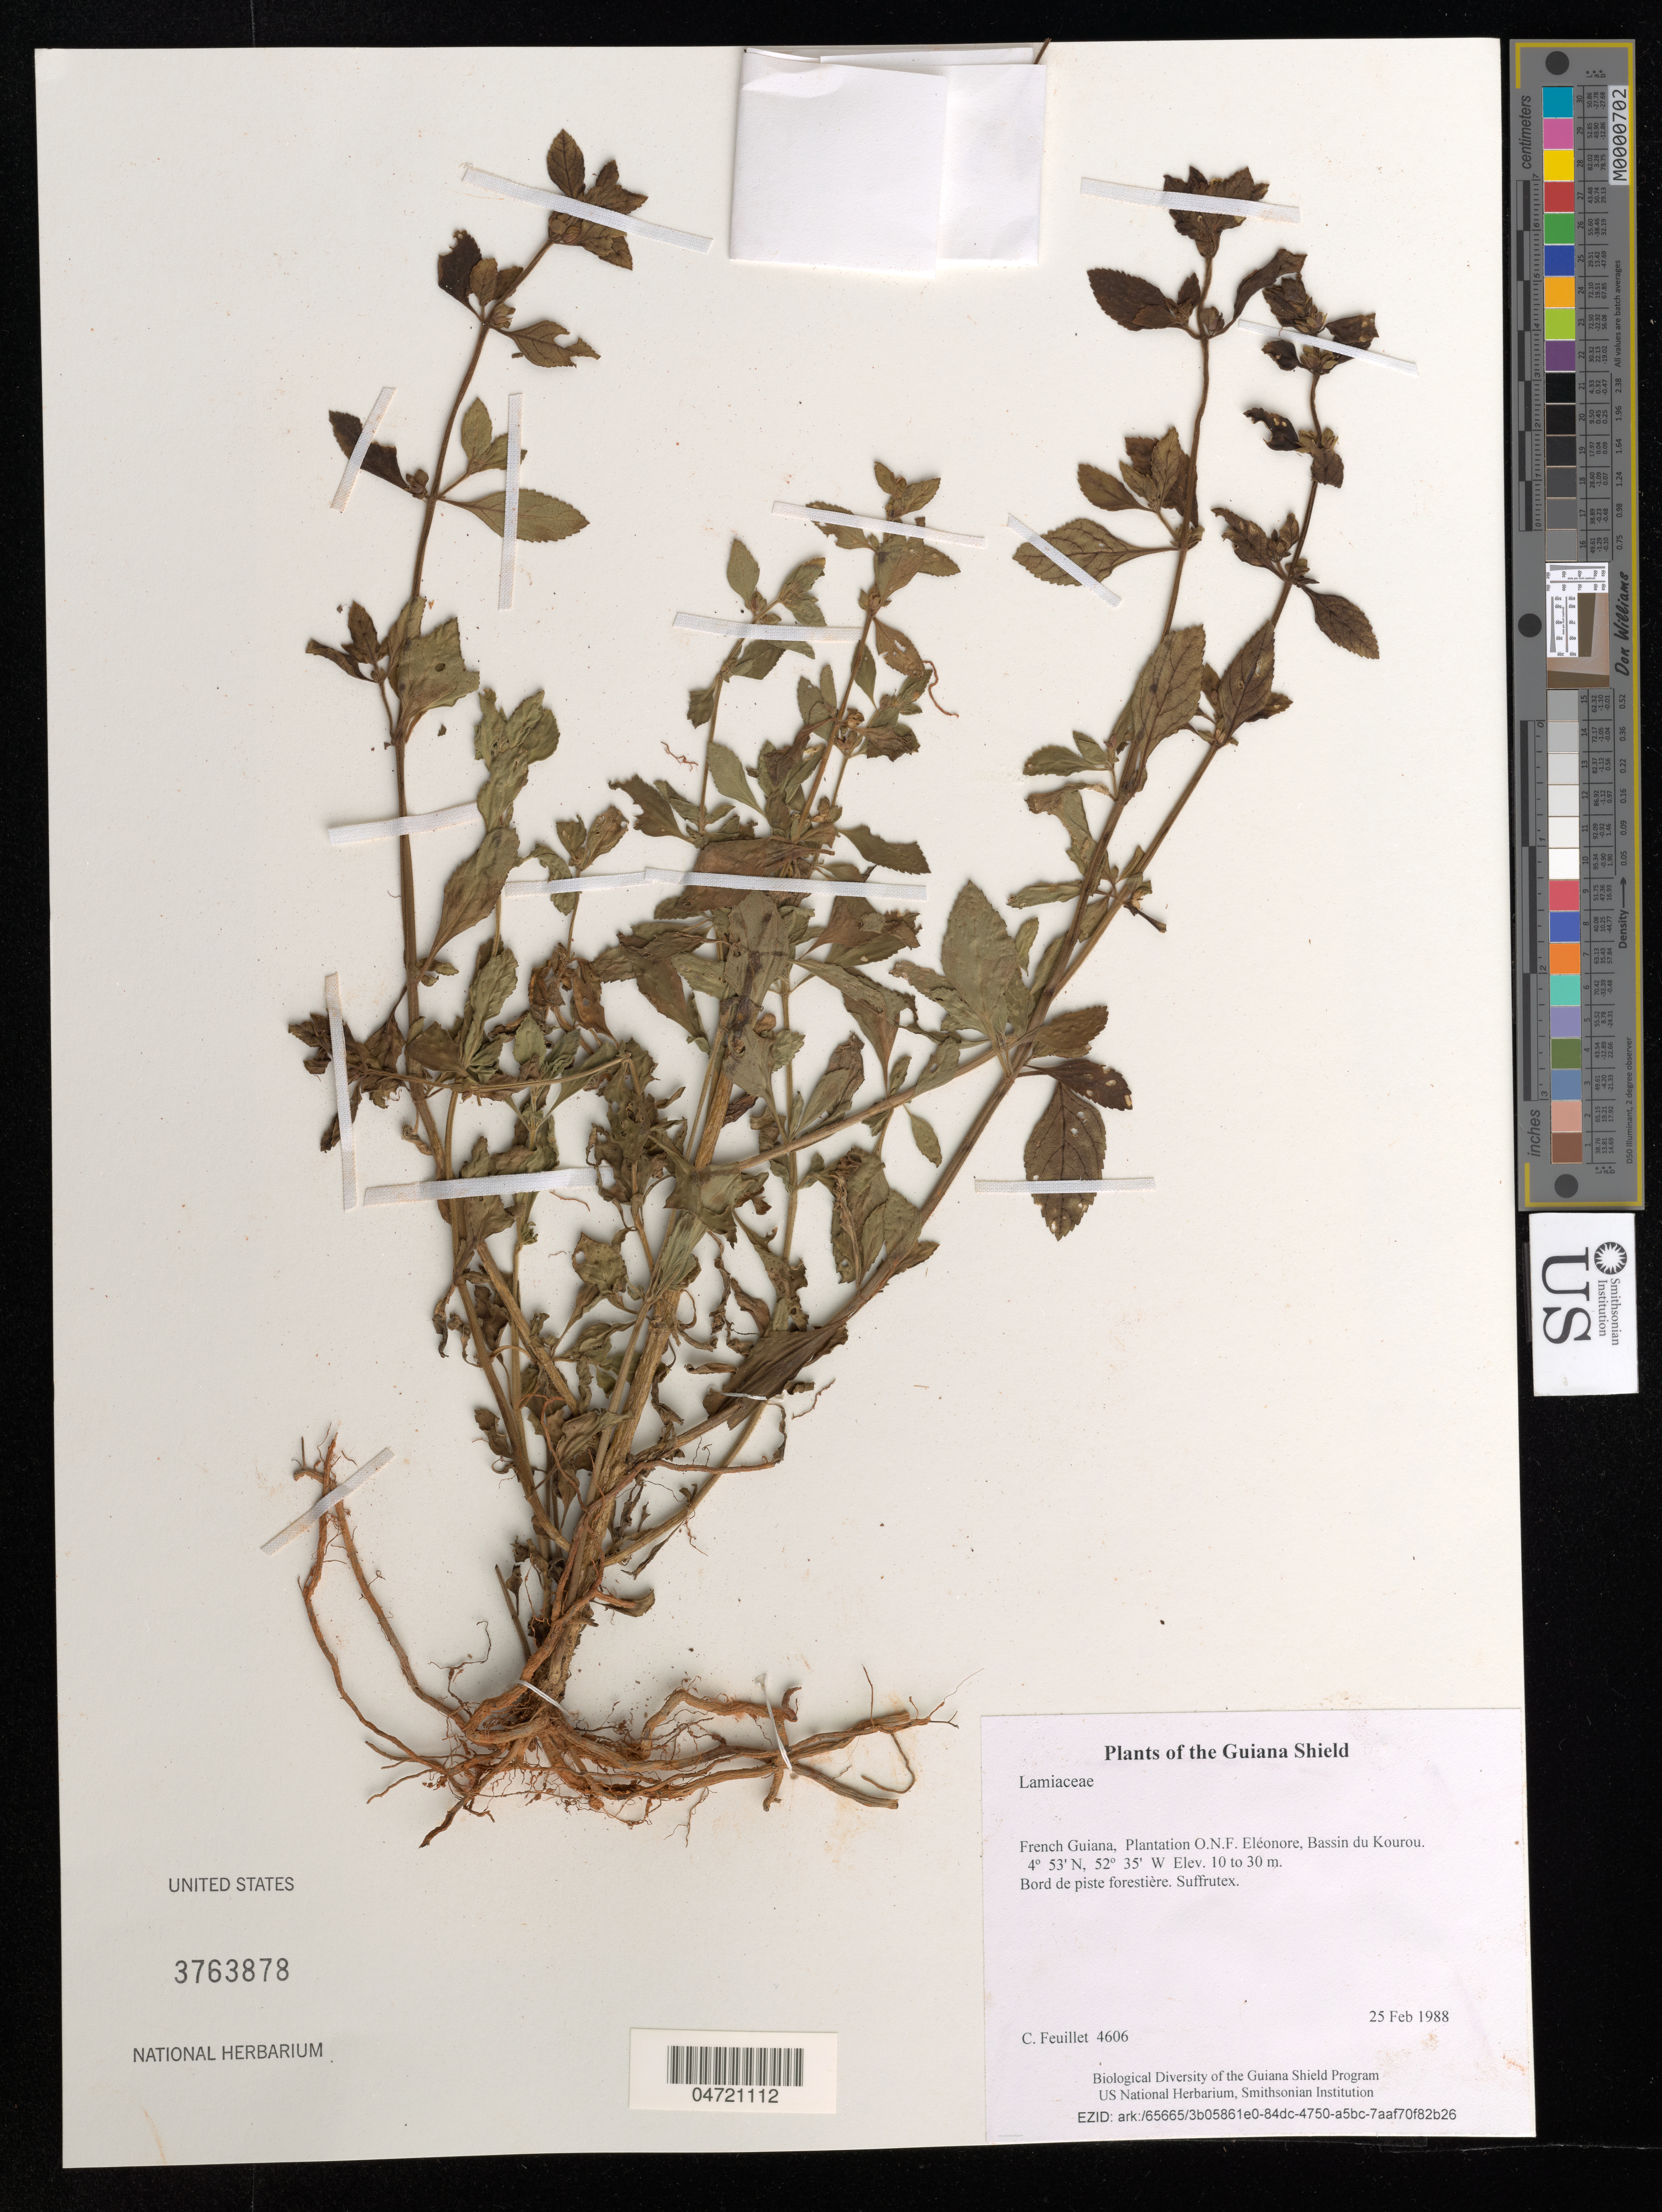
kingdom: Plantae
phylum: Tracheophyta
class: Magnoliopsida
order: Lamiales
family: Lamiaceae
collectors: C. Feuillet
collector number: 4606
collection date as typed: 25 Feb 1988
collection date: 1988-02-25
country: French Guiana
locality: Plantation O.N.F. Eléonore, Bassin du Kourou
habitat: Bord de piste forestière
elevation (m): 10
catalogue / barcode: US 3763878